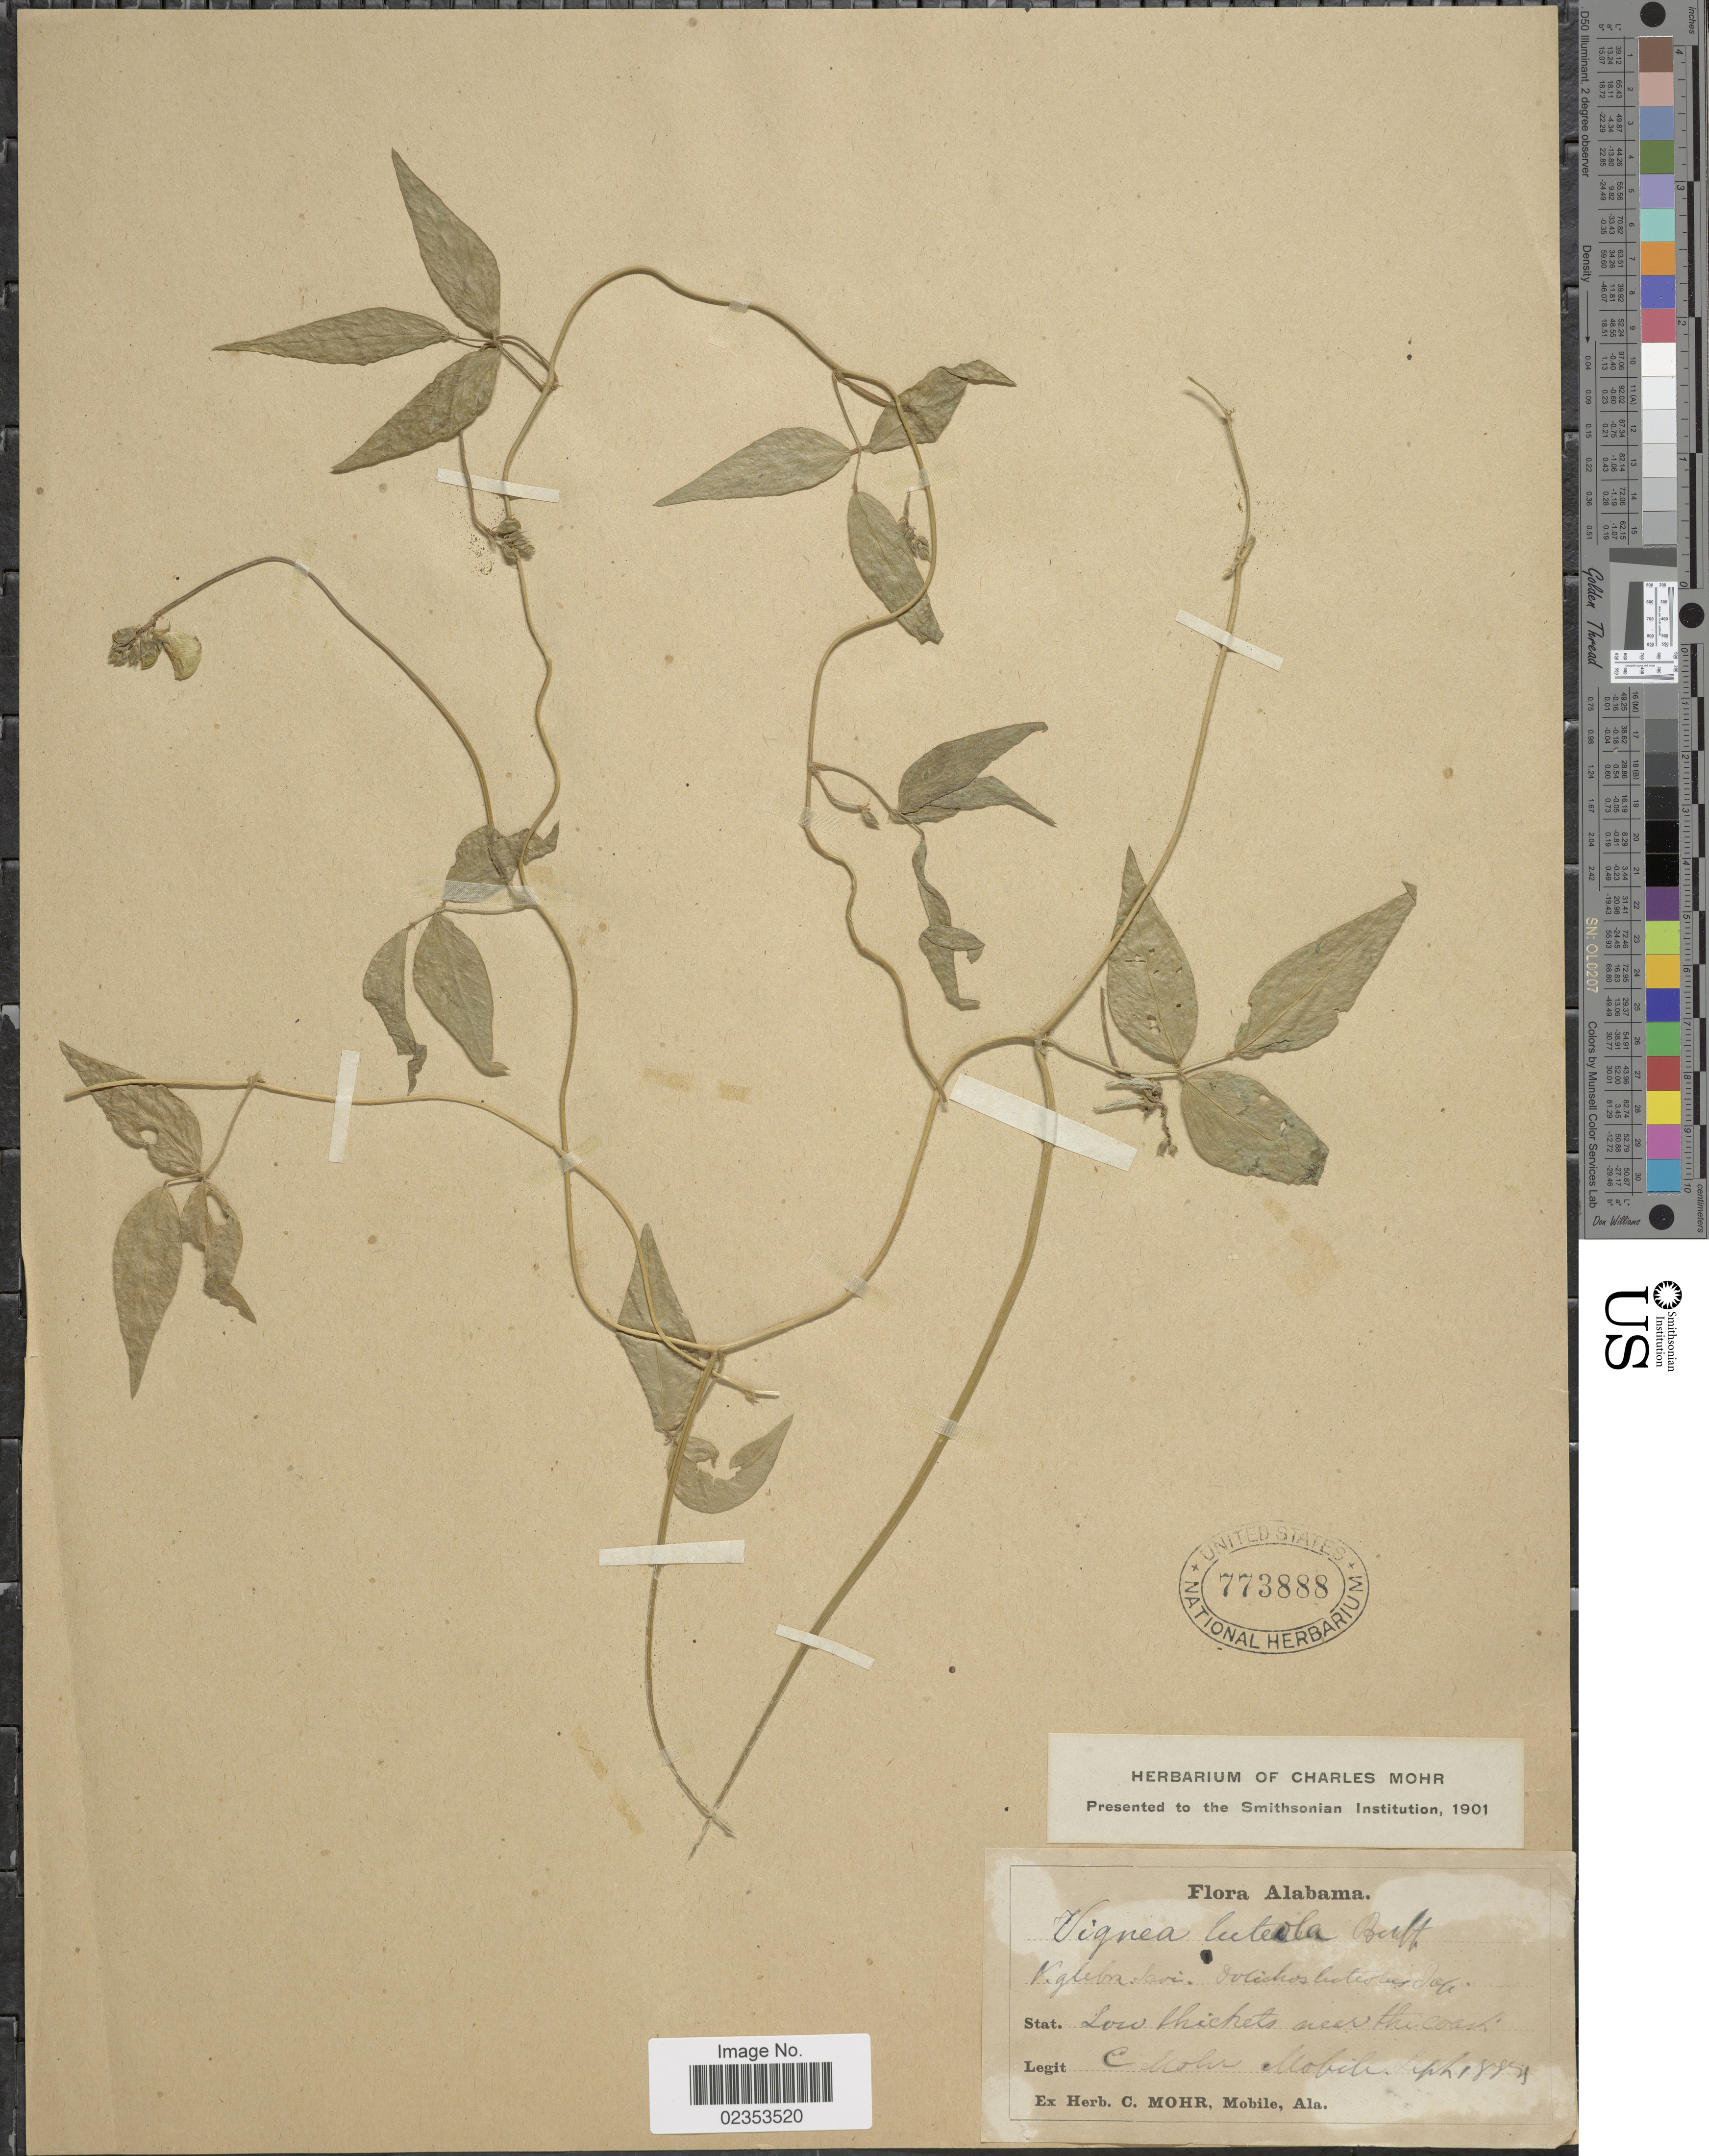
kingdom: Plantae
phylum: Tracheophyta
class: Magnoliopsida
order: Fabales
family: Fabaceae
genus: Vigna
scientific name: Vigna luteola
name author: (Jacq.) Benth.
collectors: C. T. Mohr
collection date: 1884-09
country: United States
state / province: Alabama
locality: Low thickets near the coast, Mobile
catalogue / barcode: US 773888